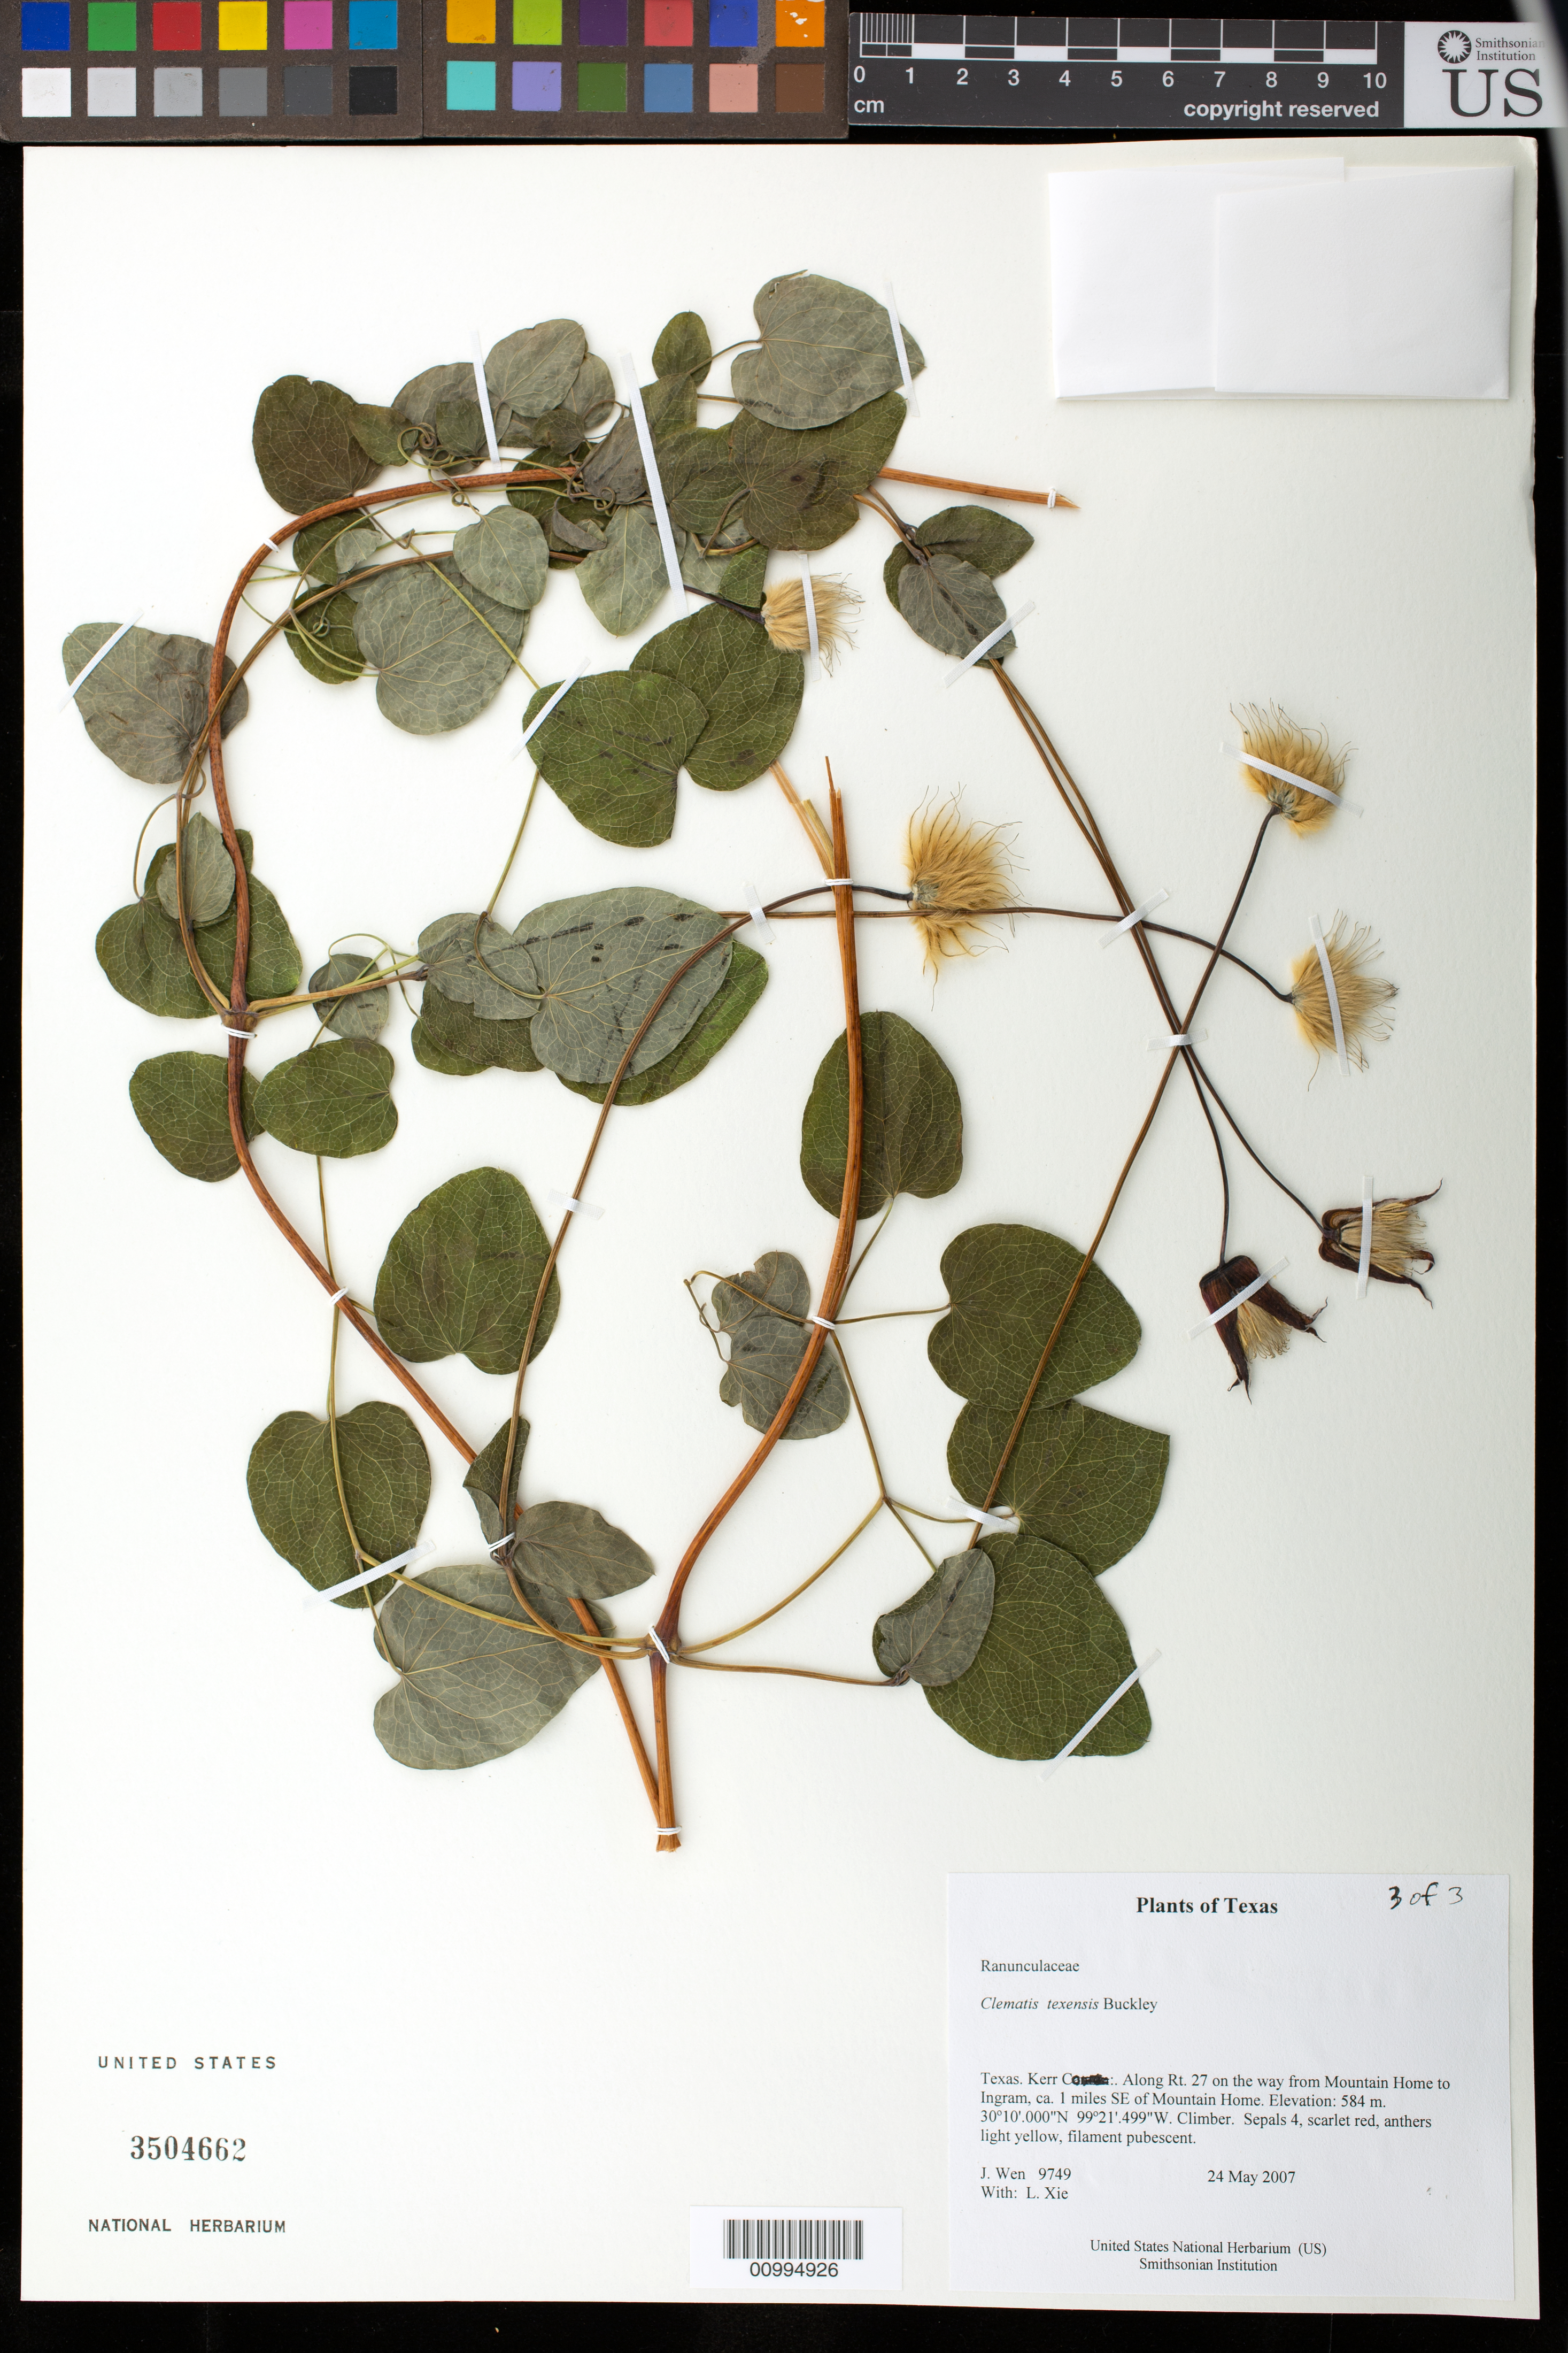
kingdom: Plantae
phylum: Tracheophyta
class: Magnoliopsida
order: Ranunculales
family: Ranunculaceae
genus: Clematis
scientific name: Clematis texensis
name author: Buckley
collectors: J. Wen & L. Xie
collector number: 9749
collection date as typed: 24 May 2007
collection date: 2007-05-24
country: United States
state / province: Texas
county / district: Kerr Co.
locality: Along Rt. 27 on the way from Mountain Home to Ingram, ca. 1 miles SE of Mountain Home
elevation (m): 584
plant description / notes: Rare plant.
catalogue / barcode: US 3504662